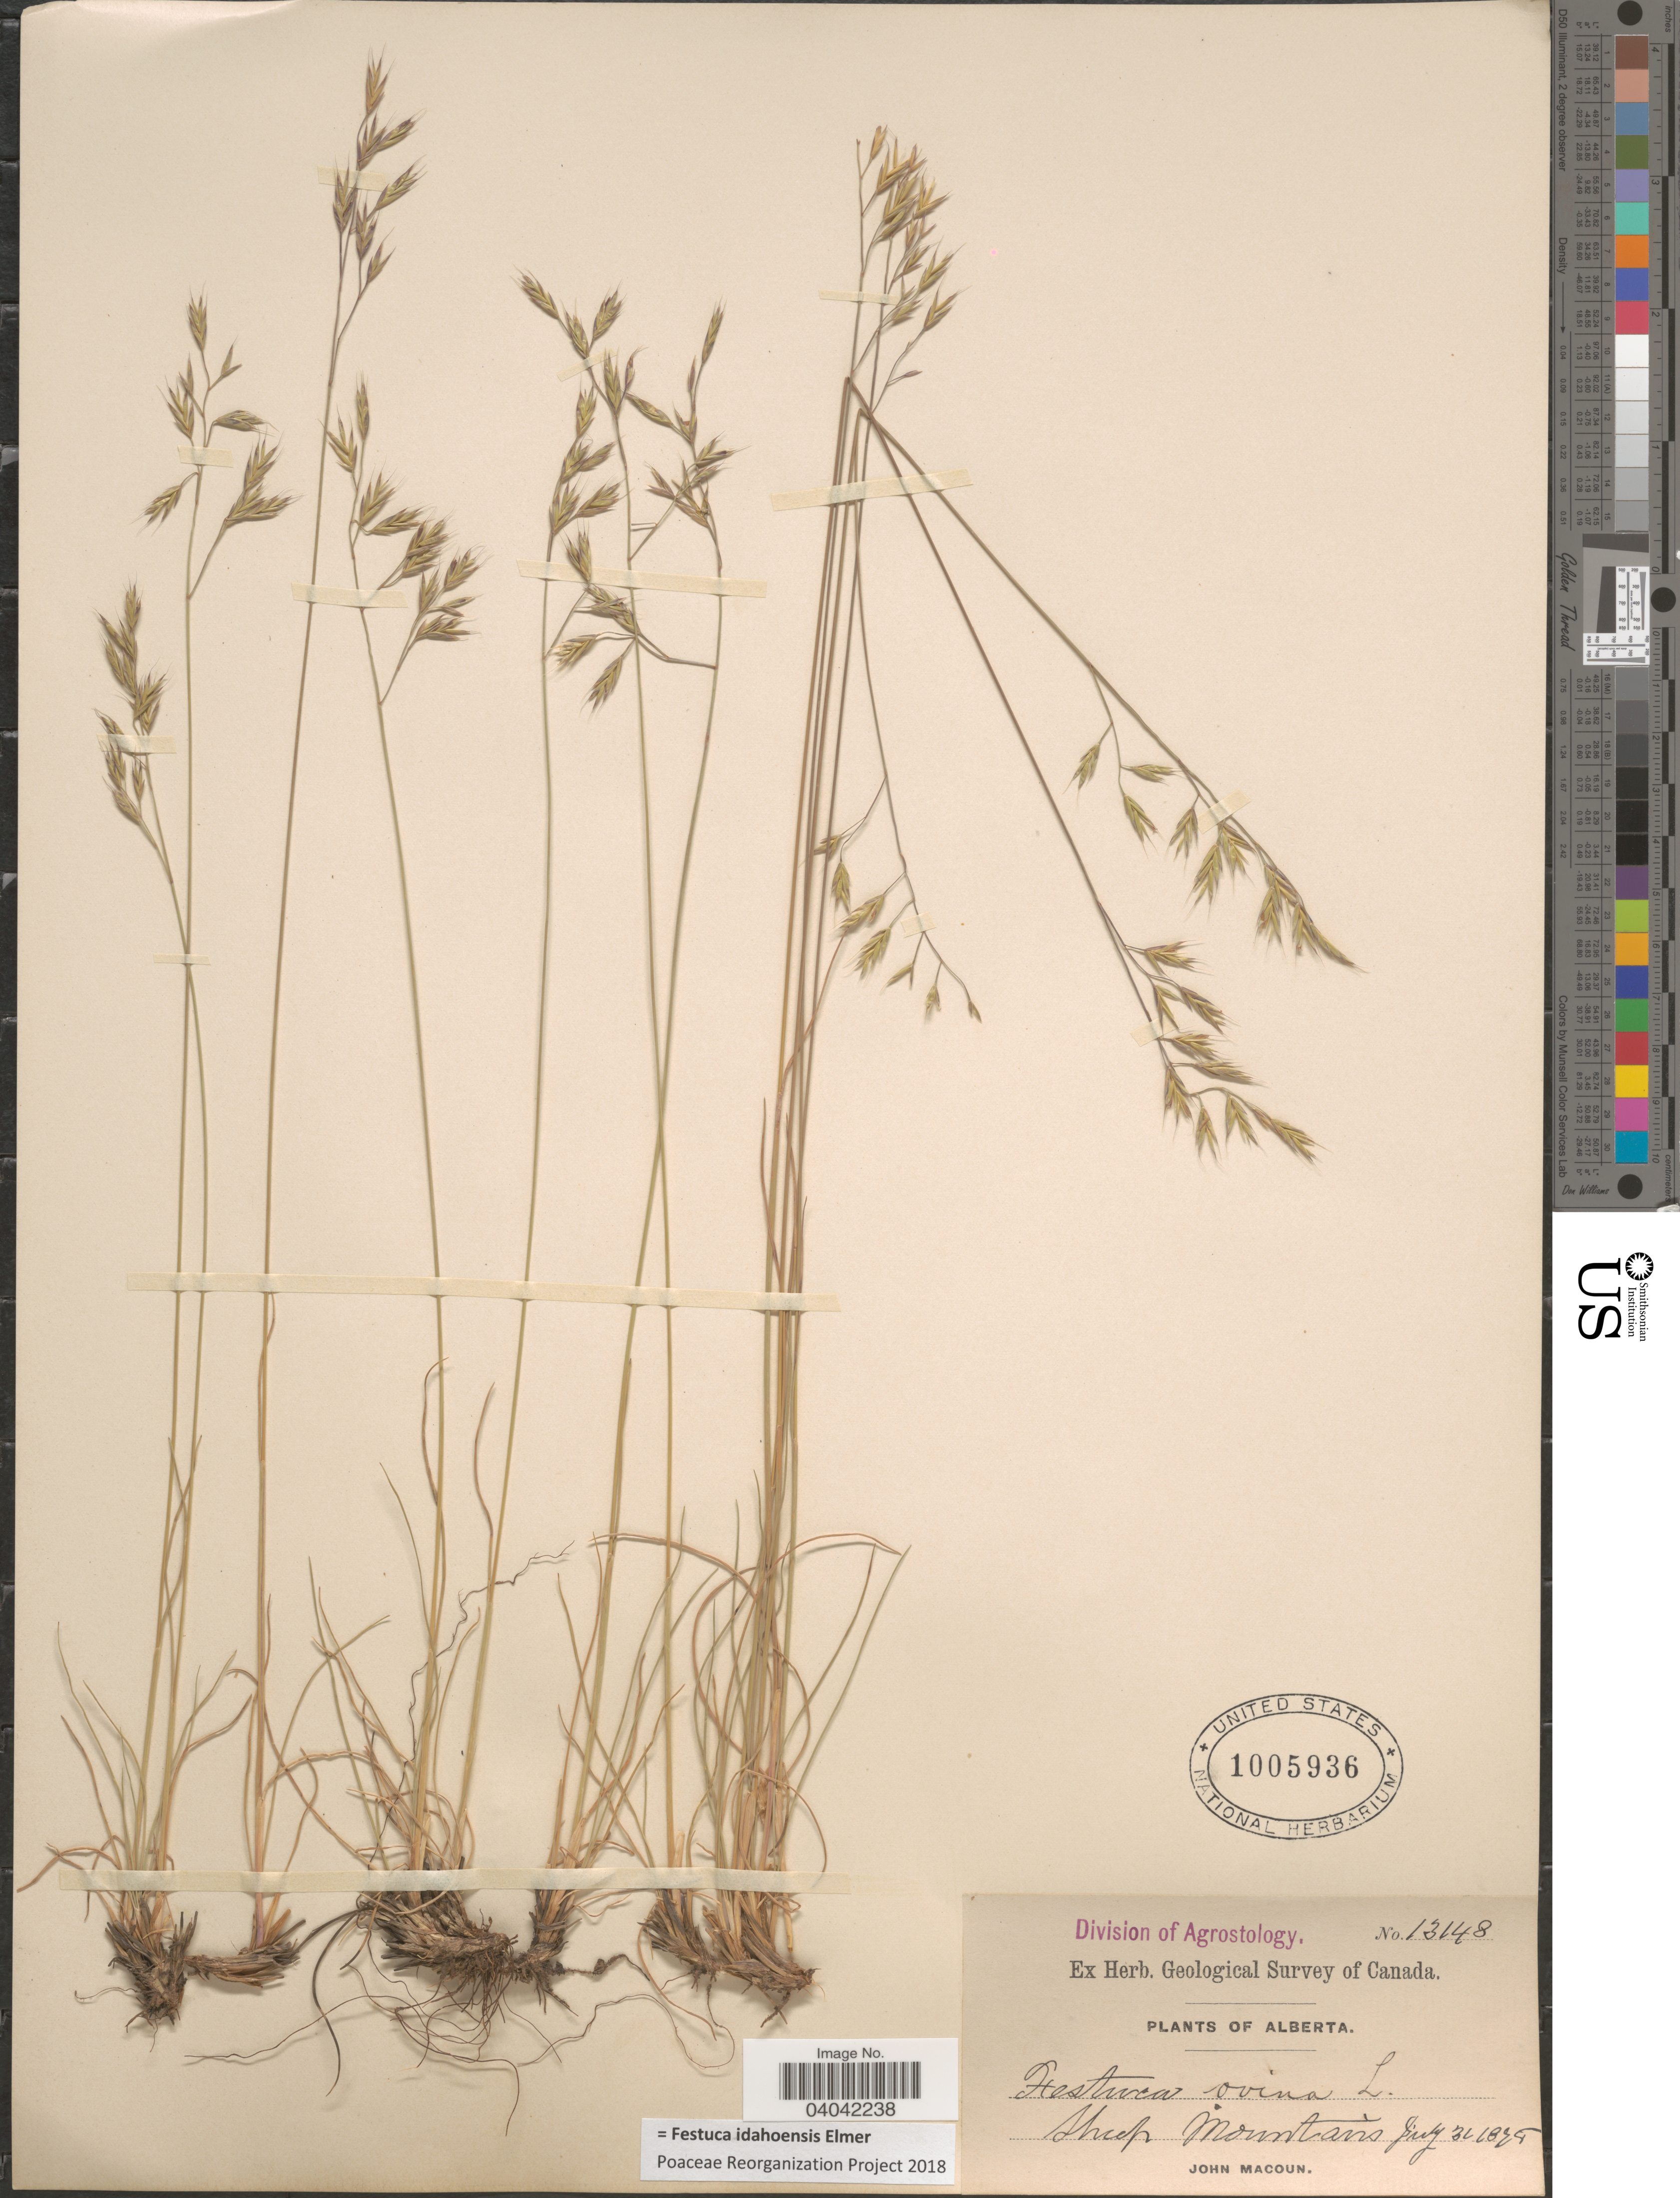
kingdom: Plantae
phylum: Tracheophyta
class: Liliopsida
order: Poales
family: Poaceae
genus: Festuca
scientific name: Festuca idahoensis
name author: Elmer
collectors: J. Macoun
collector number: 13148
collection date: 1875-07-31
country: Canada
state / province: Alberta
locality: Sheep Mountains.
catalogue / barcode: US 1005936